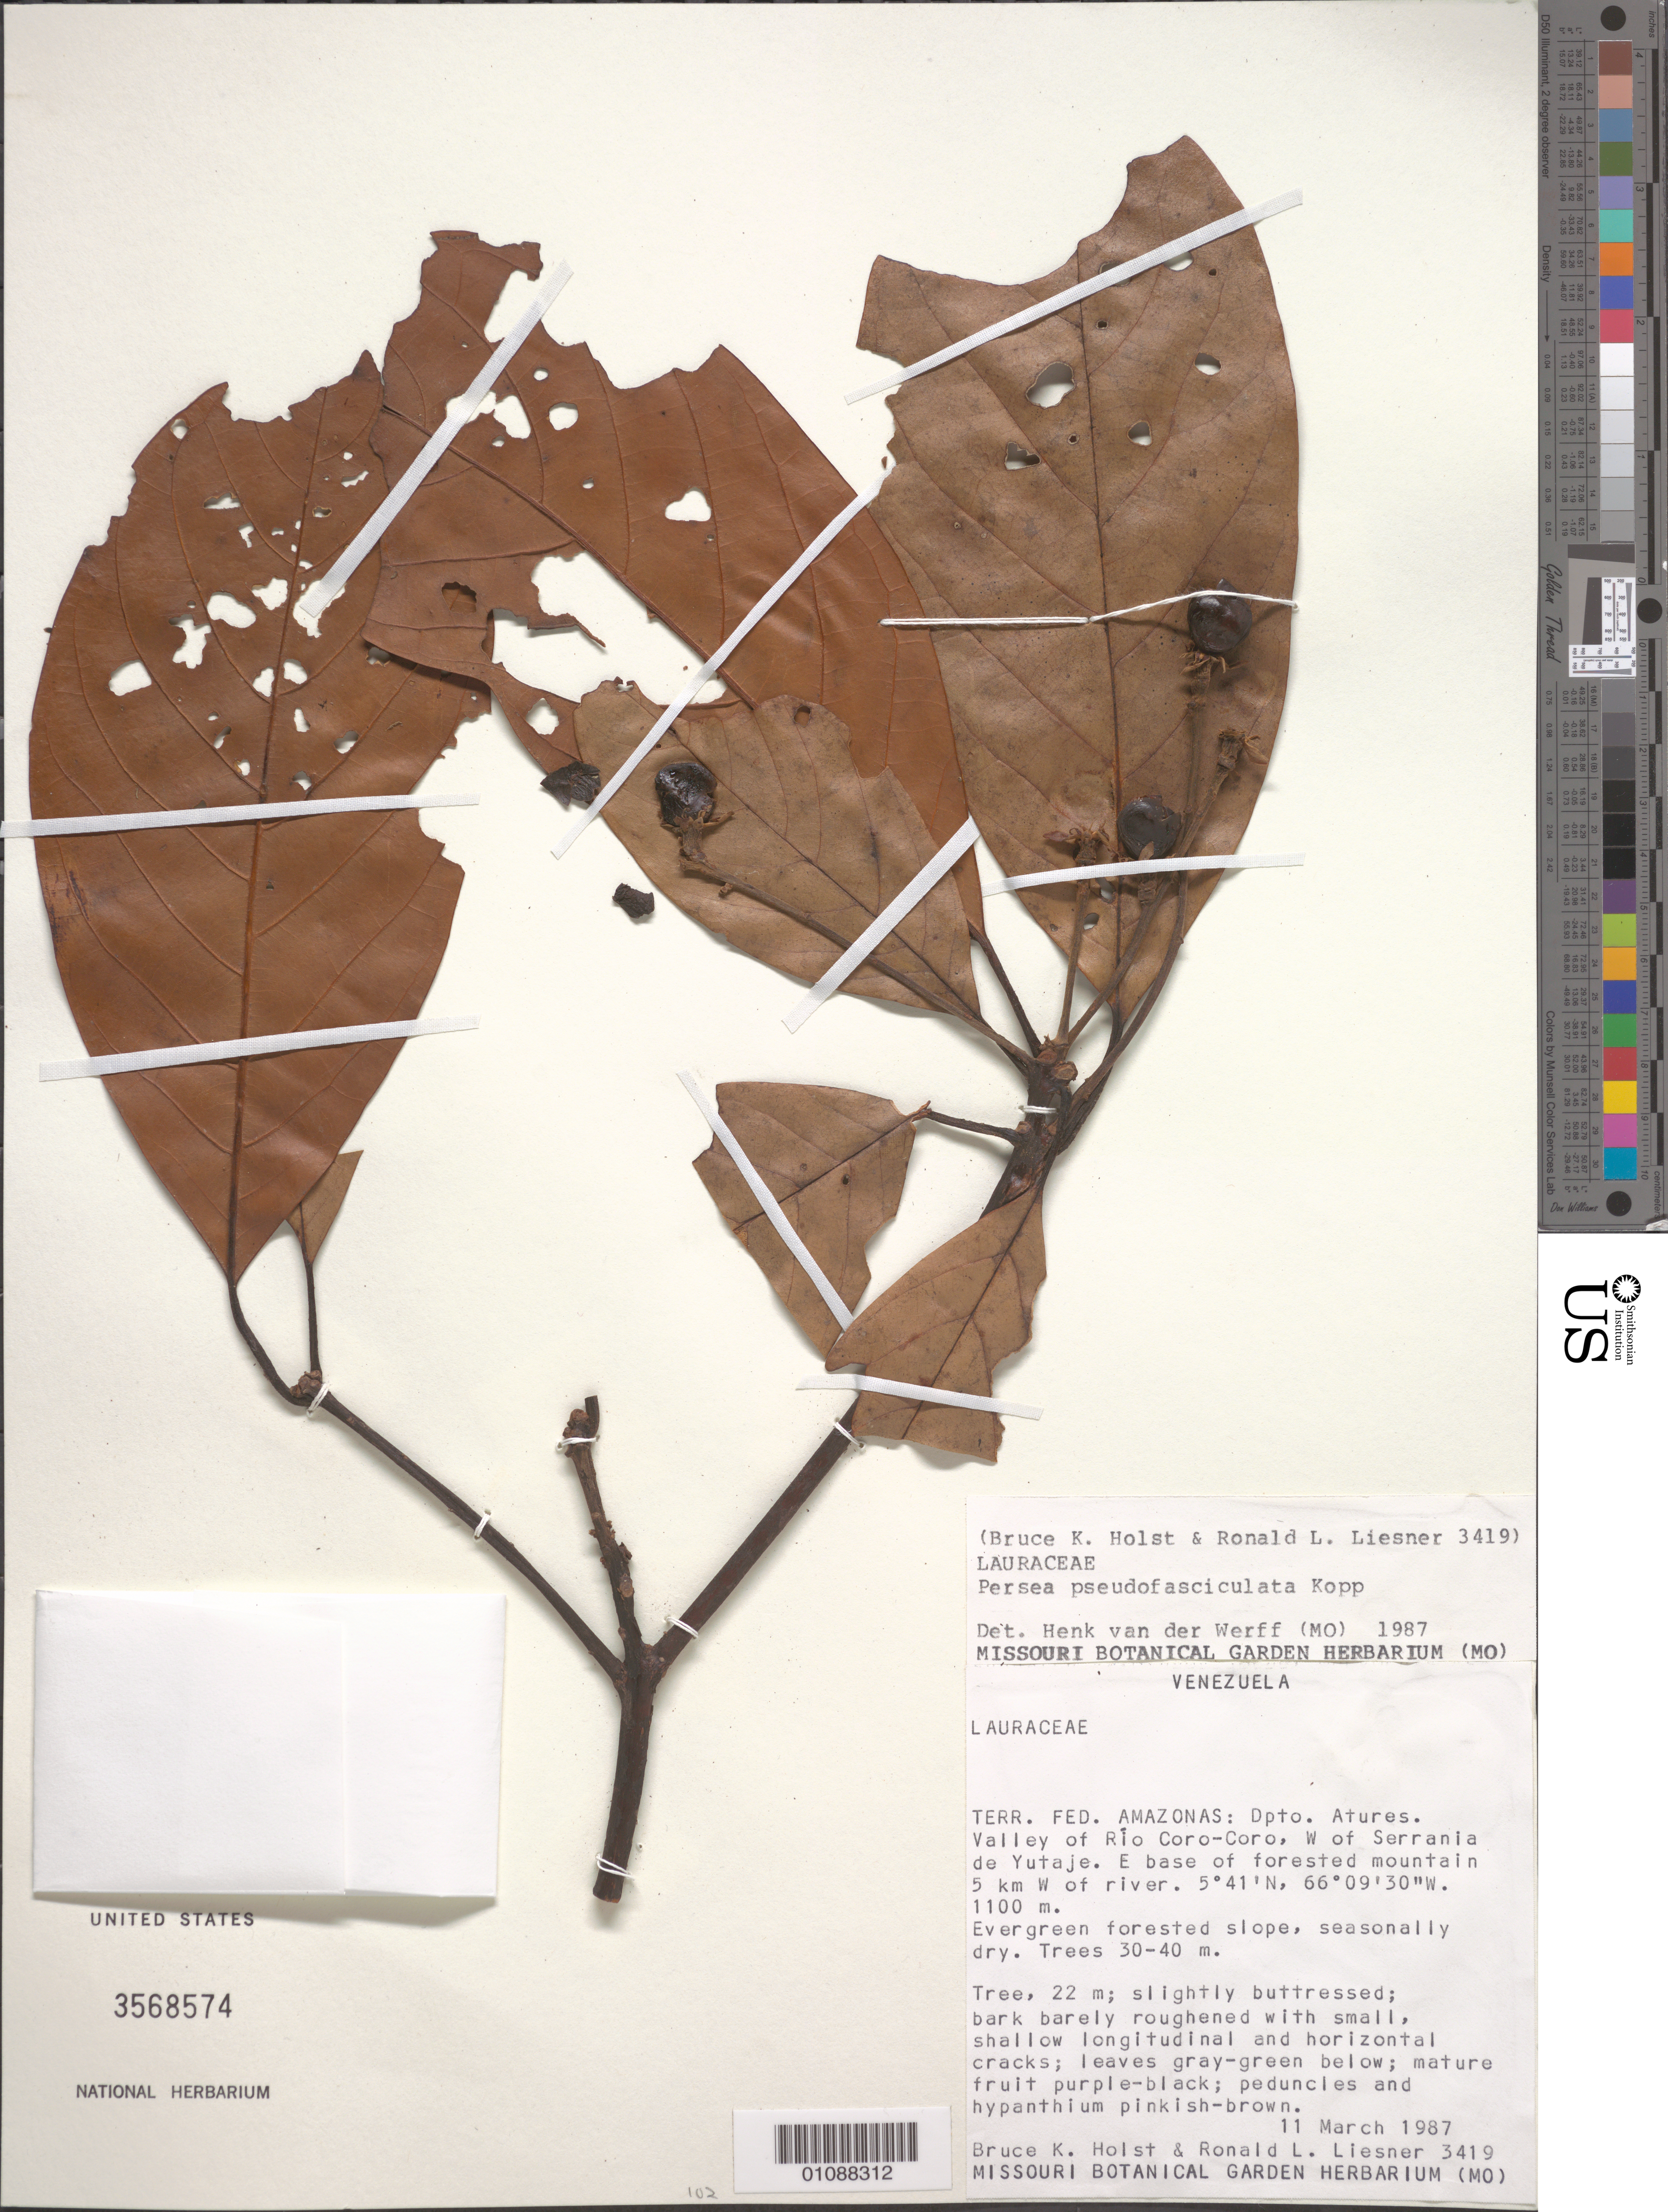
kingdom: Plantae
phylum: Tracheophyta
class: Magnoliopsida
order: Laurales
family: Lauraceae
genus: Persea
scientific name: Persea pseudofasciculata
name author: L.E. Kopp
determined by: van der Werff, H., (MO), Missouri Botanical Garden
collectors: B. Holst & R. L. Liesner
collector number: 3419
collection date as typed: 11-Mar-87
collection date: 1987-03-11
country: Venezuela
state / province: Amazonas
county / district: Atures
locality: Río Coro-Coro valley, W of Serrania de Yutajé; E base of mountain 5 km W of river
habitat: Evergreen forested slope, seasonally dry, trees 30-40 m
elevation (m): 1100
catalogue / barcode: US 3568574